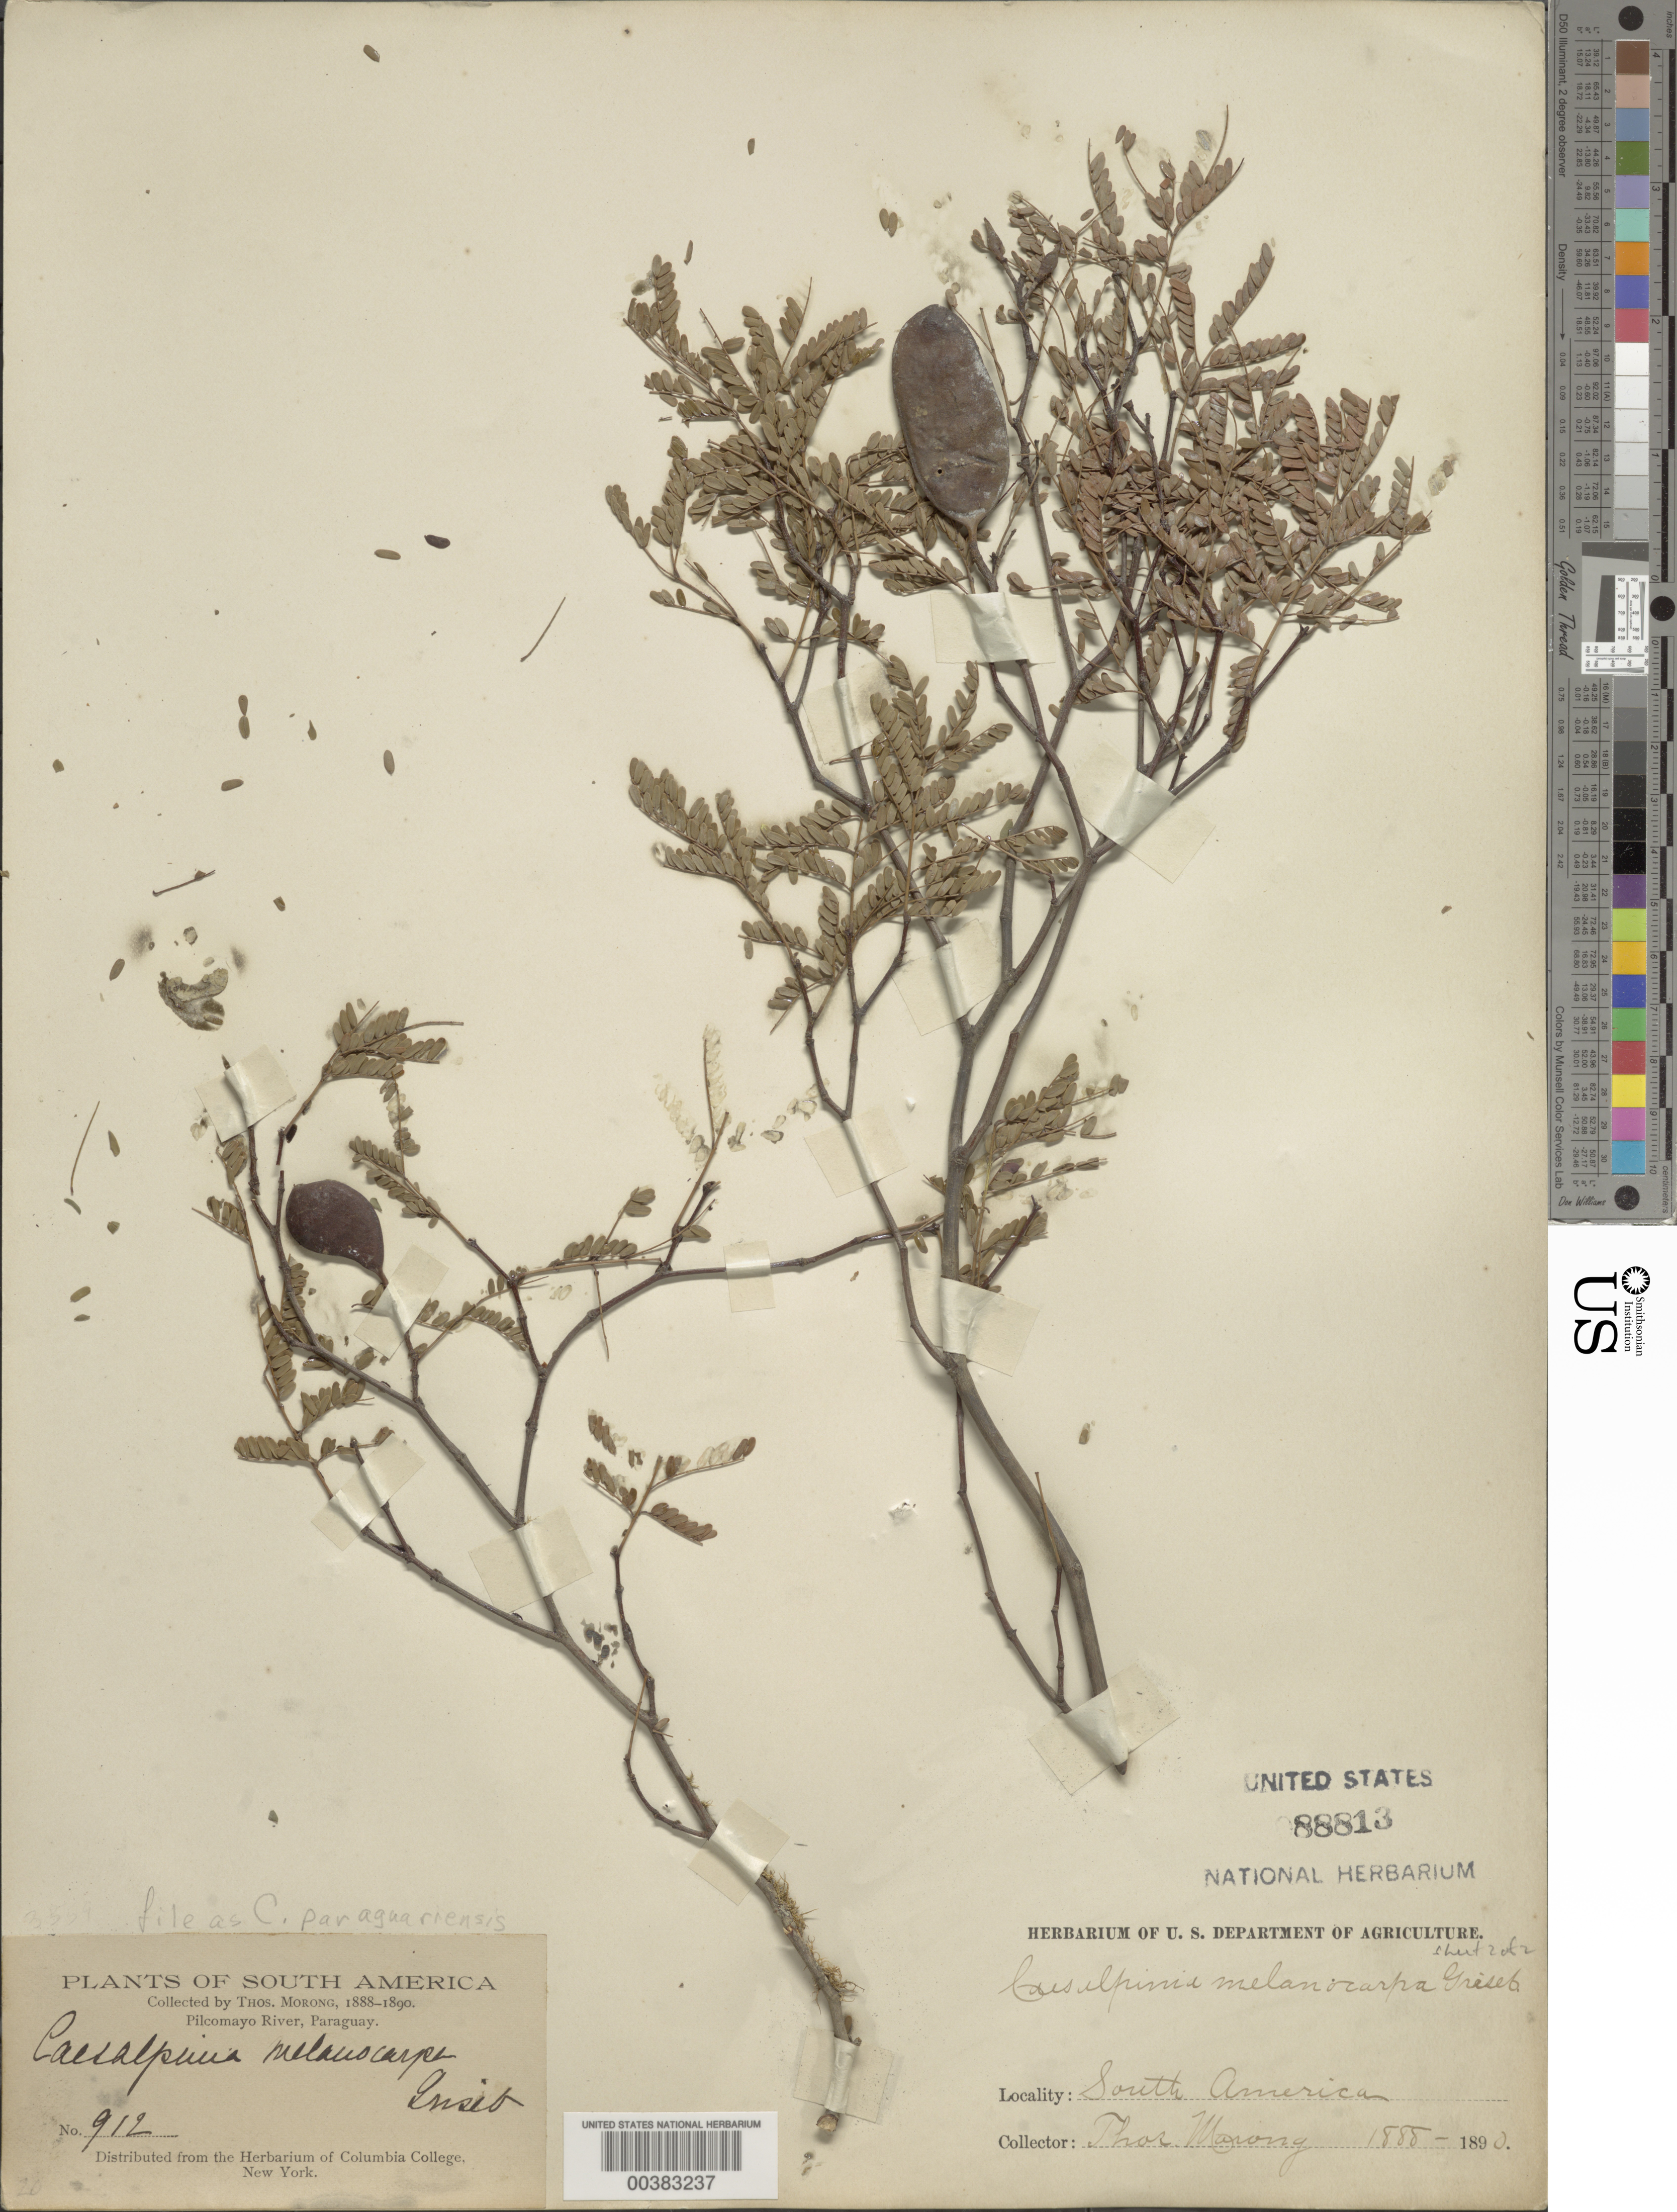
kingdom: Plantae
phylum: Tracheophyta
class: Magnoliopsida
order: Fabales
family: Fabaceae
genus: Libidibia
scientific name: Libidibia paraguariensis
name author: (Parodi) G.P. Lewis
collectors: T. Morong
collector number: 912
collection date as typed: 1888 to -- -- 1890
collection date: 1888/1890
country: Paraguay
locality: Pilcomayo river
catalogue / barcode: US 88813